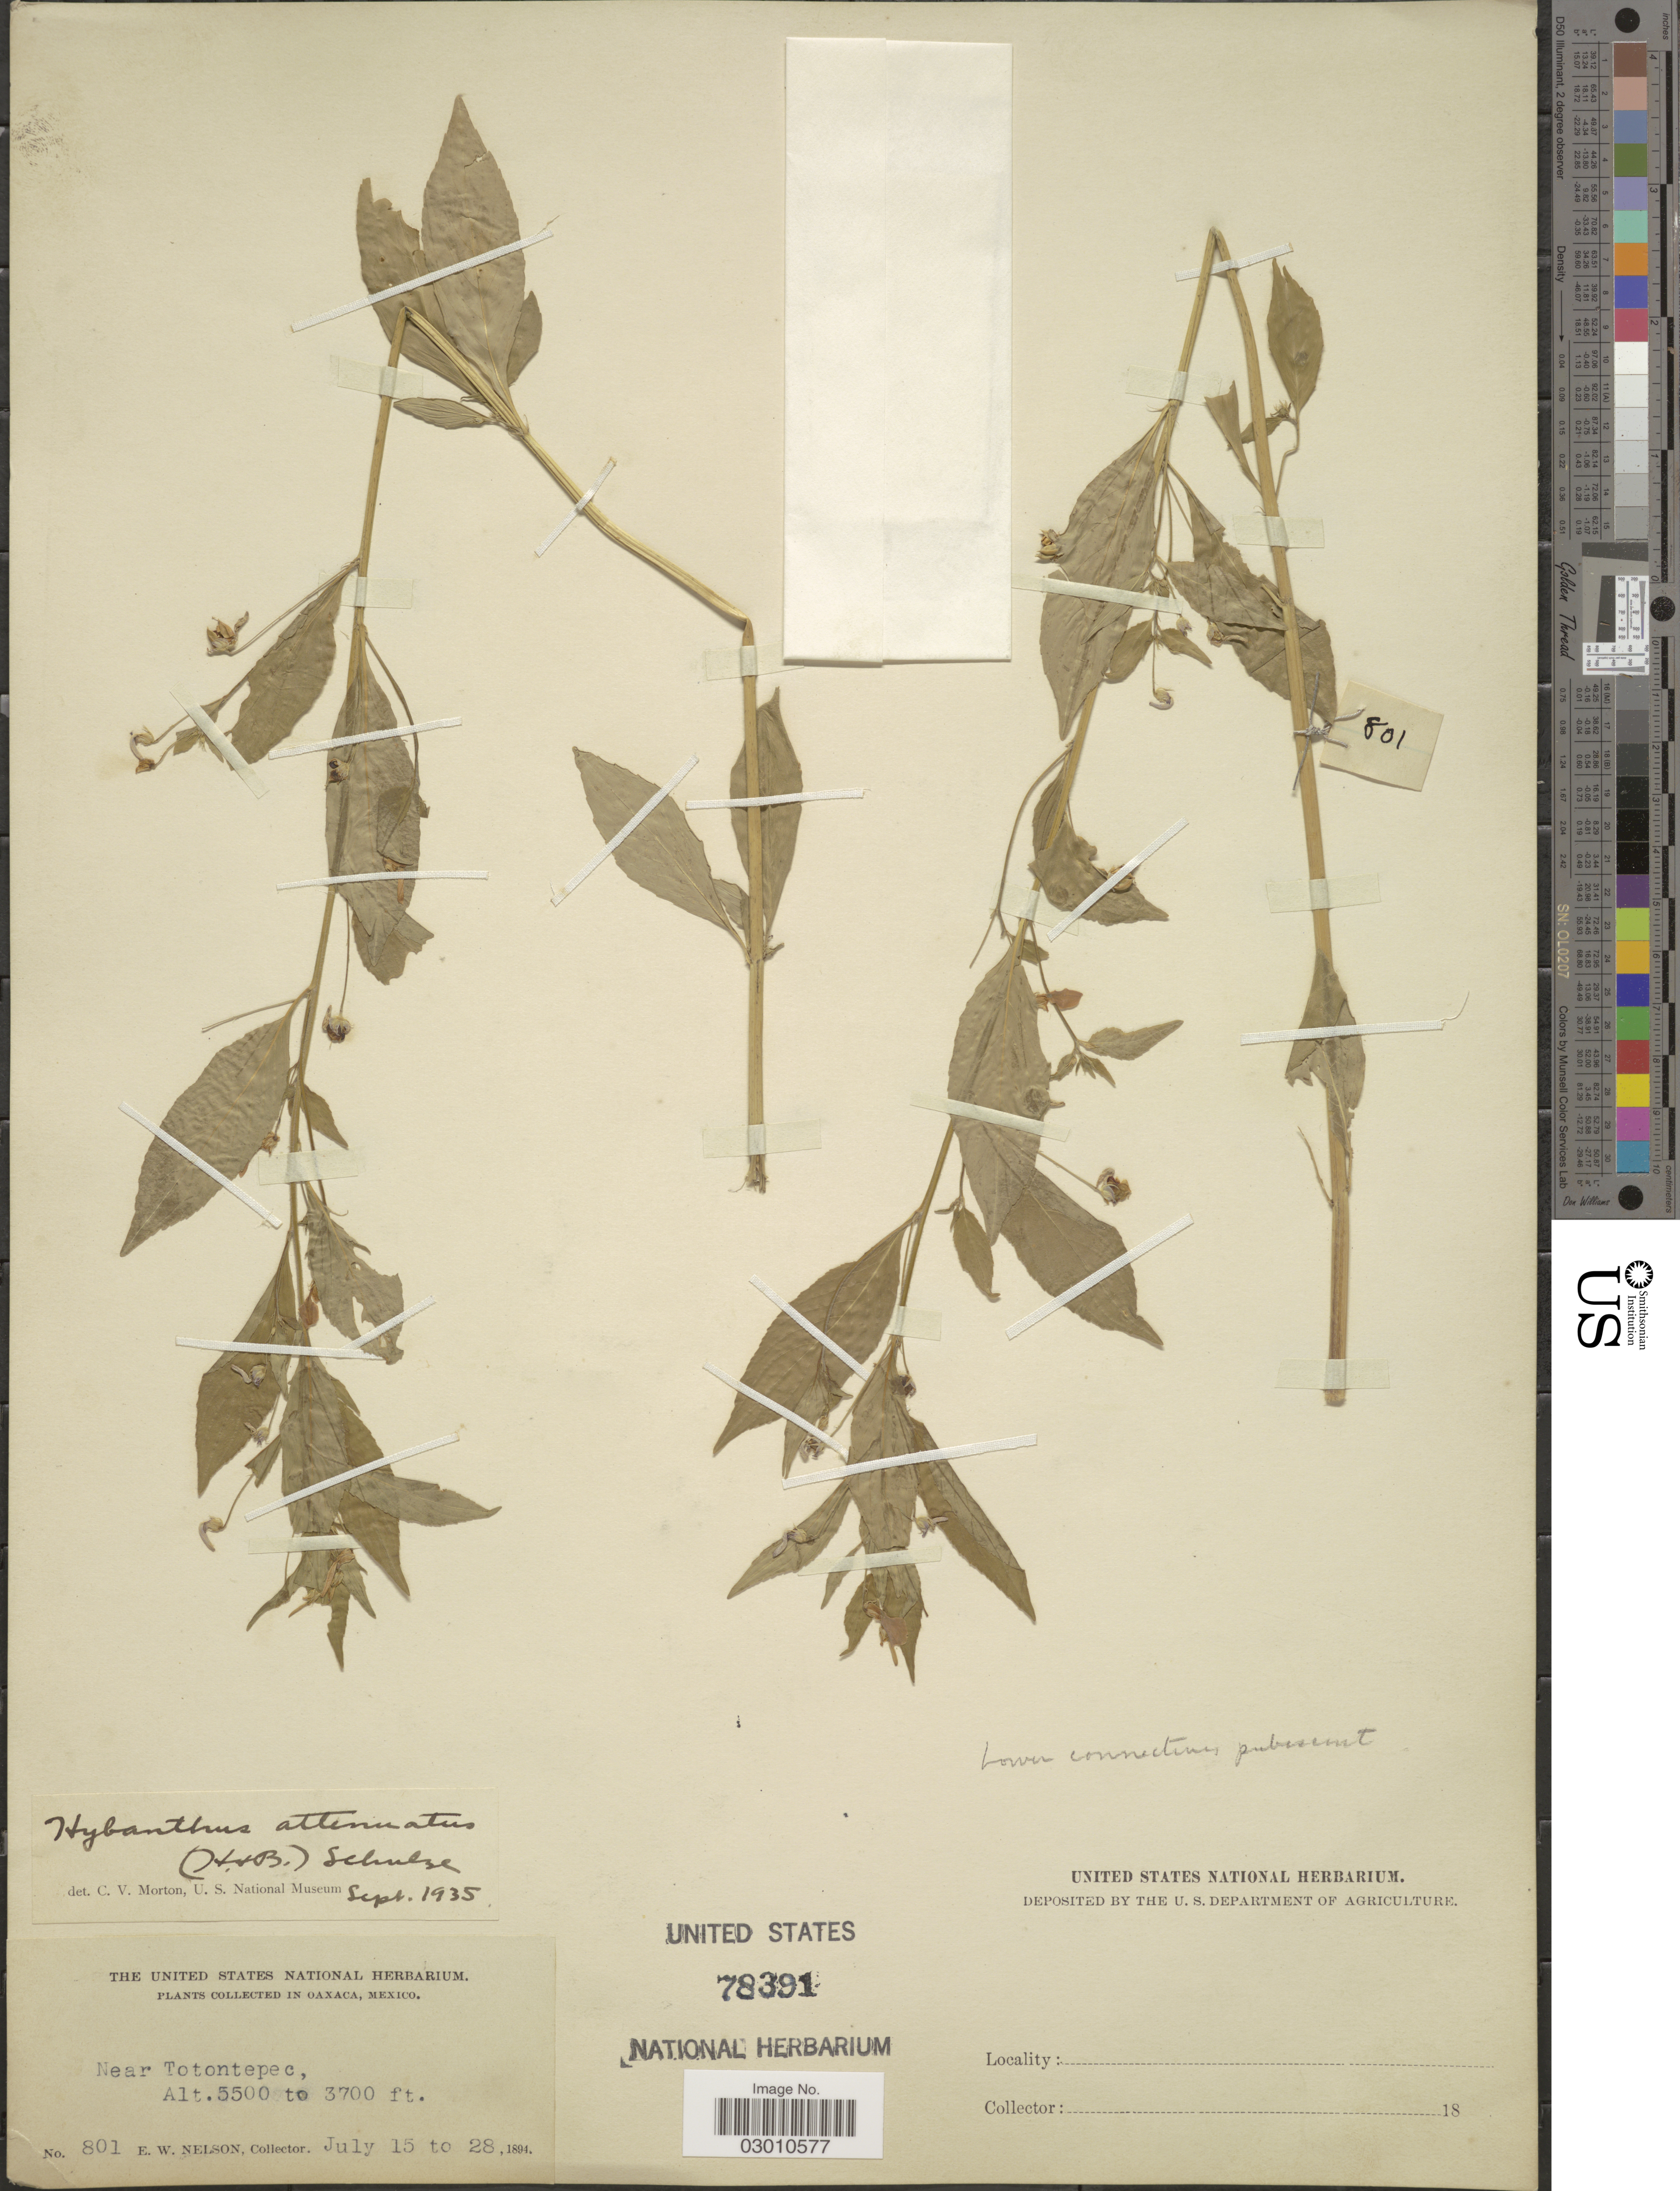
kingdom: Plantae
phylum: Tracheophyta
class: Magnoliopsida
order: Malpighiales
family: Violaceae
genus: Pombalia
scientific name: Pombalia attenuata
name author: (Humb. & Bonpl. ex Willd.) Paula-Souza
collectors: E. W. Nelson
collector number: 801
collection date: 1894-07-15/1894-07-28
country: Mexico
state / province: Oaxaca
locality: Near Totontepec.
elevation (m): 1128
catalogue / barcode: US 78391